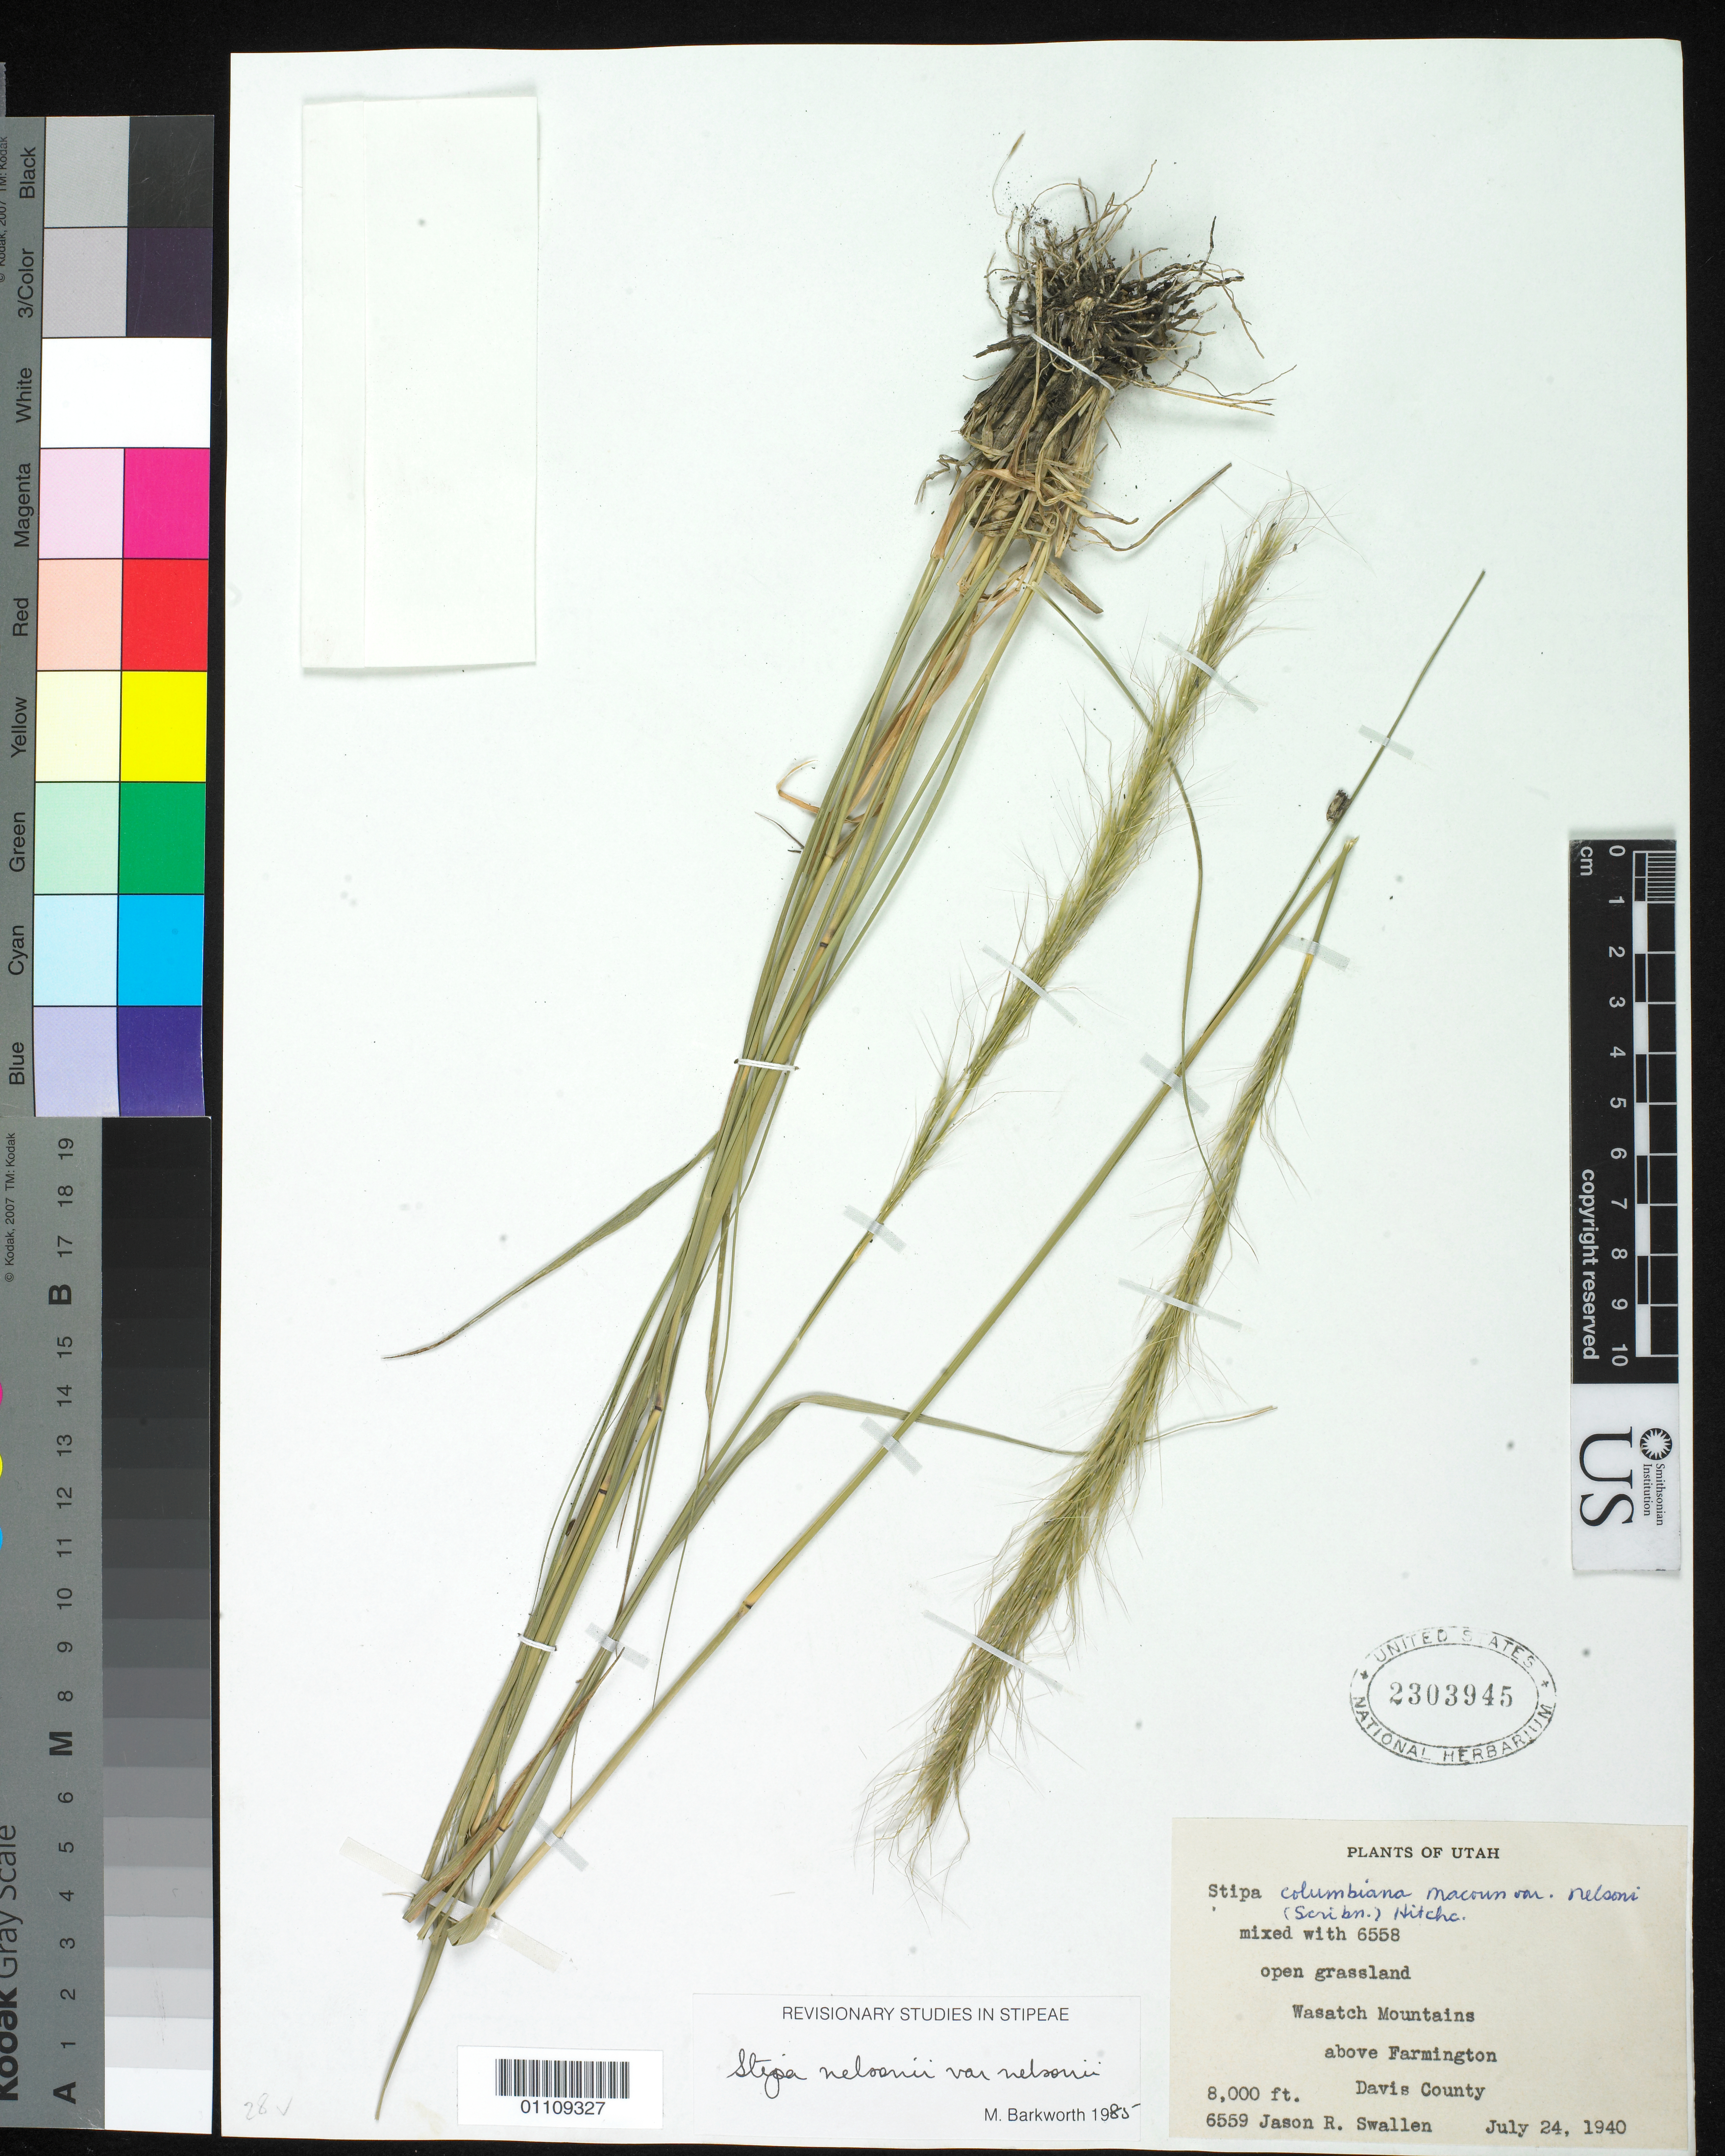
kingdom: Plantae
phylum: Tracheophyta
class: Liliopsida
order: Poales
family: Poaceae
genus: Eriocoma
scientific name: Eriocoma nelsonii subsp. nelsonii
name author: (Scribn.) Romasch.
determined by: Poaceae Reorganization Project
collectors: J. R. Swallen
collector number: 6559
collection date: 1940-07-24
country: United States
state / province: Utah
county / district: Davis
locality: open grassland, Wasatch Mountains, above Framington.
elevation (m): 2438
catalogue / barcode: US 2303945